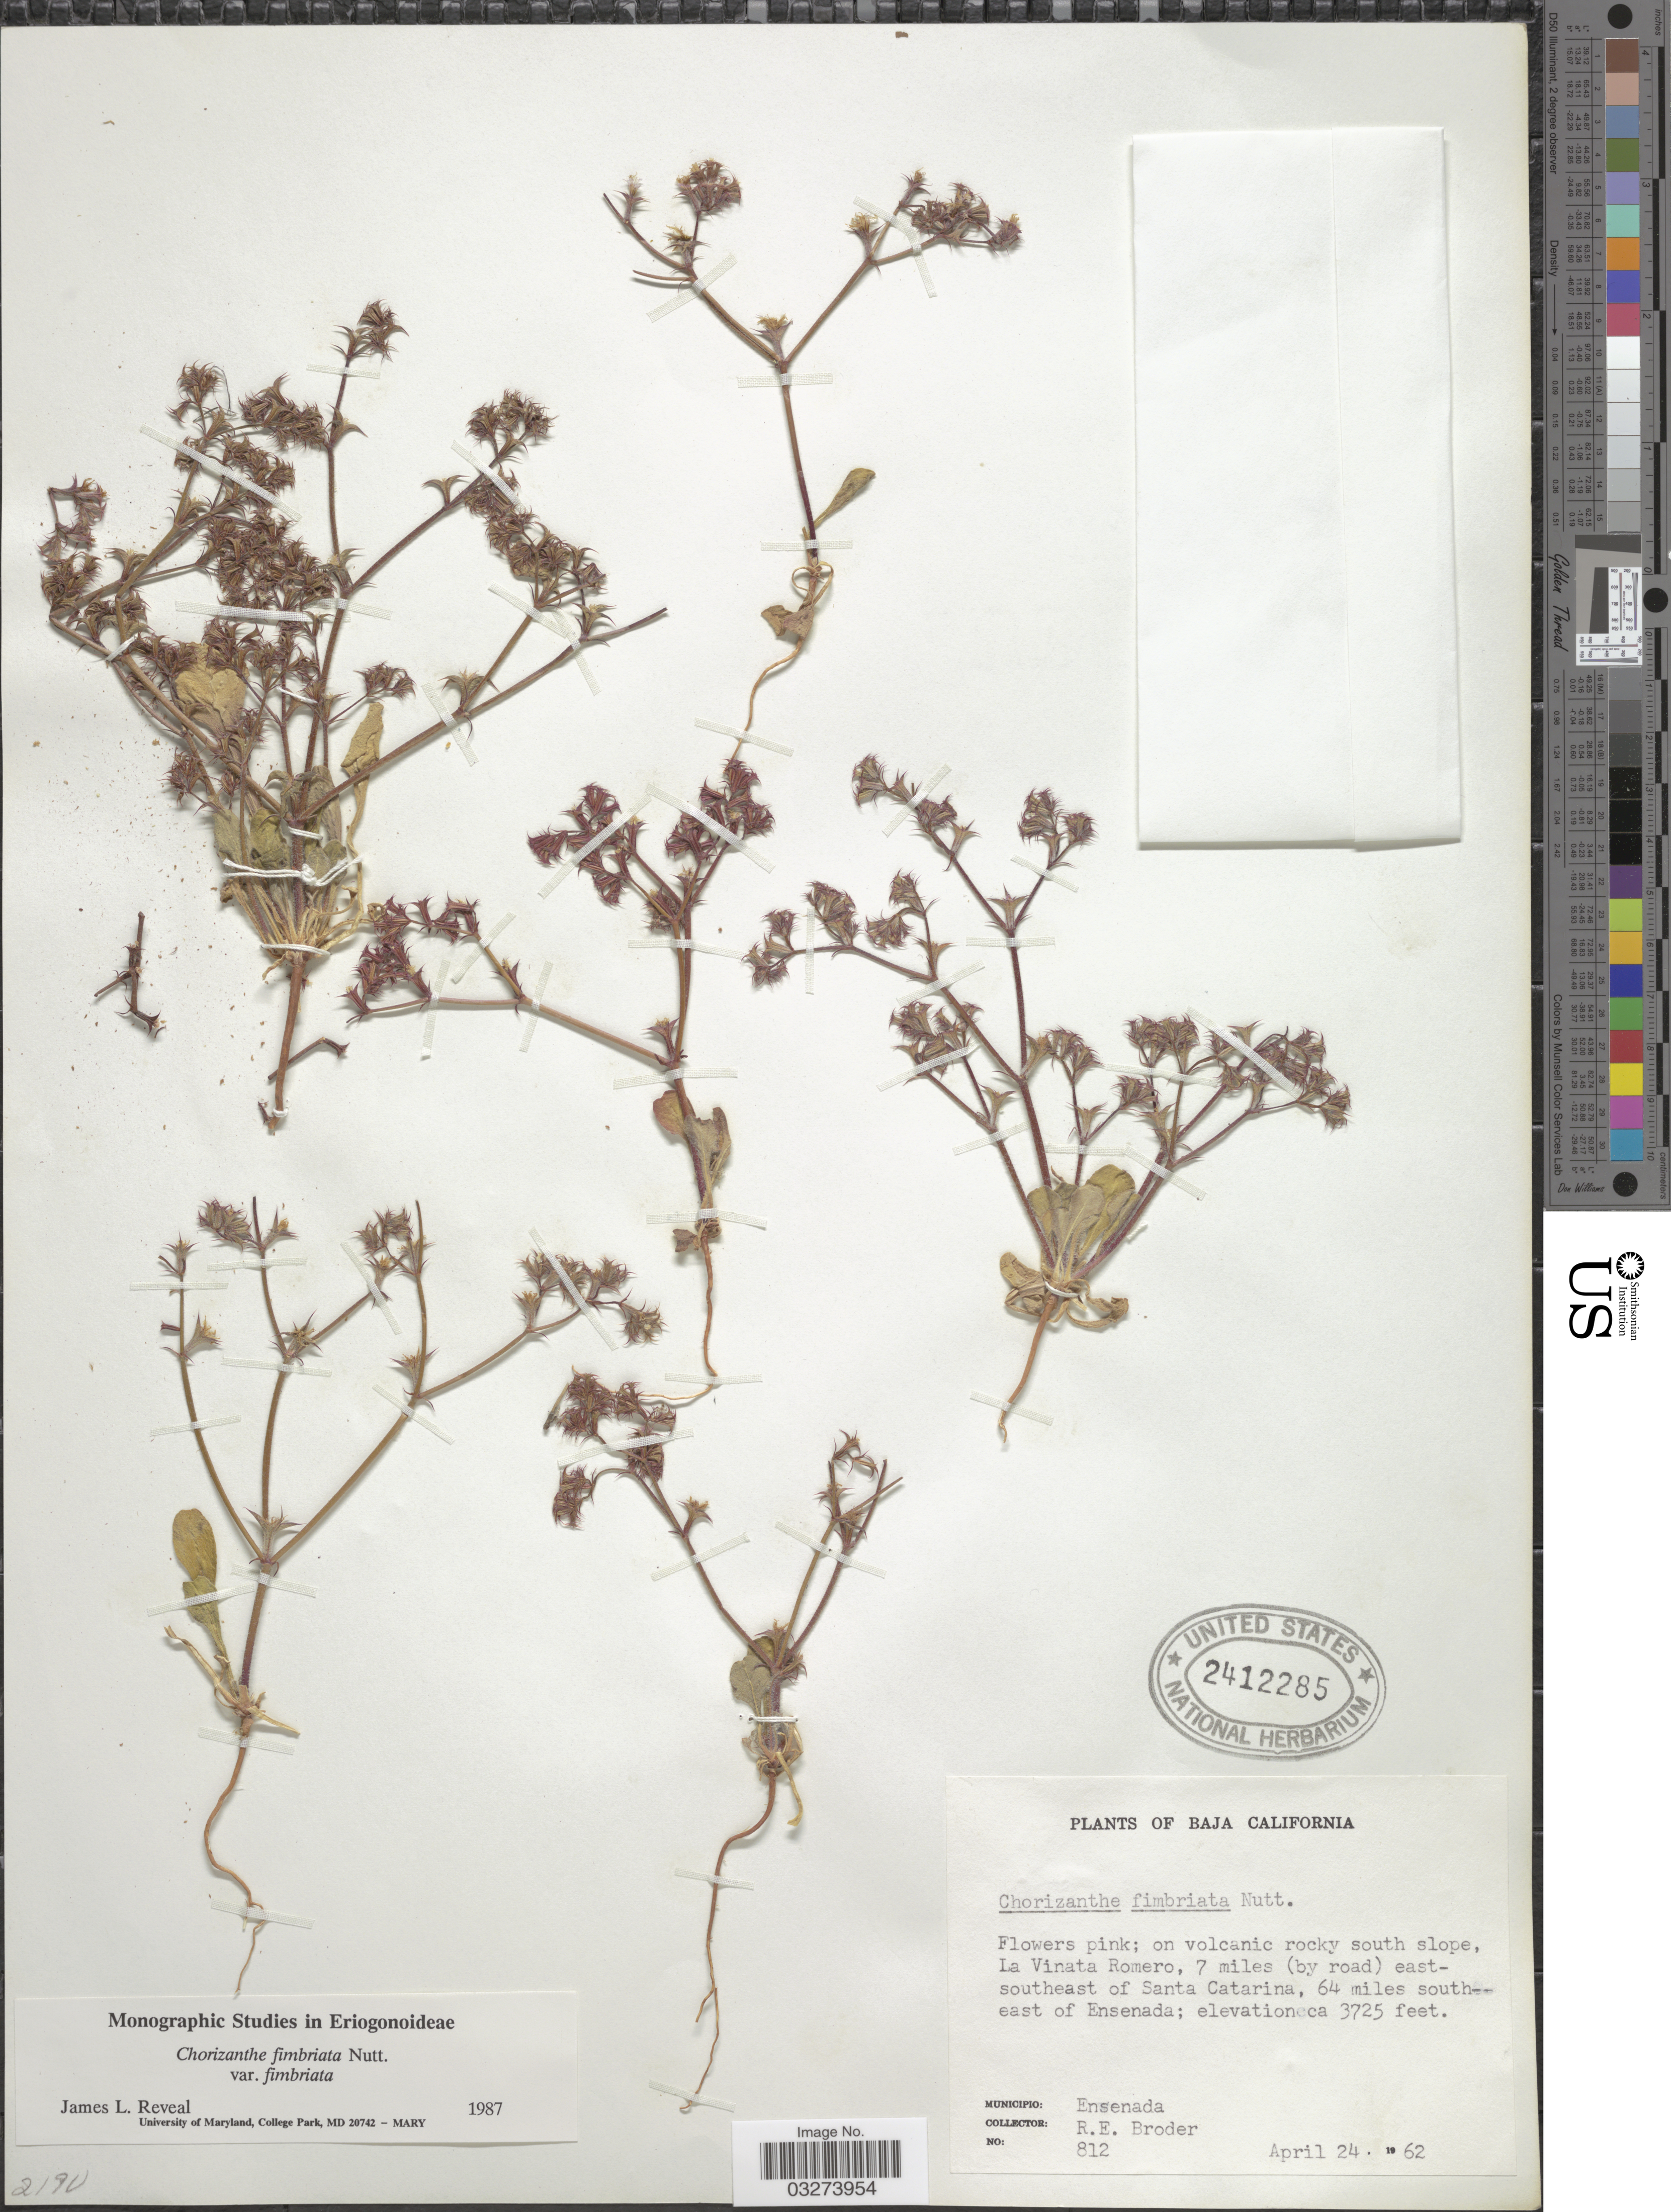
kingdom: Plantae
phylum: Tracheophyta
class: Magnoliopsida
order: Caryophyllales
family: Polygonaceae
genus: Chorizanthe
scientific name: Chorizanthe fimbriata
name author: Nutt.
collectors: R. Broder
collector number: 812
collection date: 1962-04-24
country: Mexico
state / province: Baja California Norte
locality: La Vinata Romero, 7 miles (by road) east-southeast of Santa Catarina, 64 miles south-east of Ensenada. Municipio: Ensenada.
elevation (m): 1135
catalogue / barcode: US 2412285